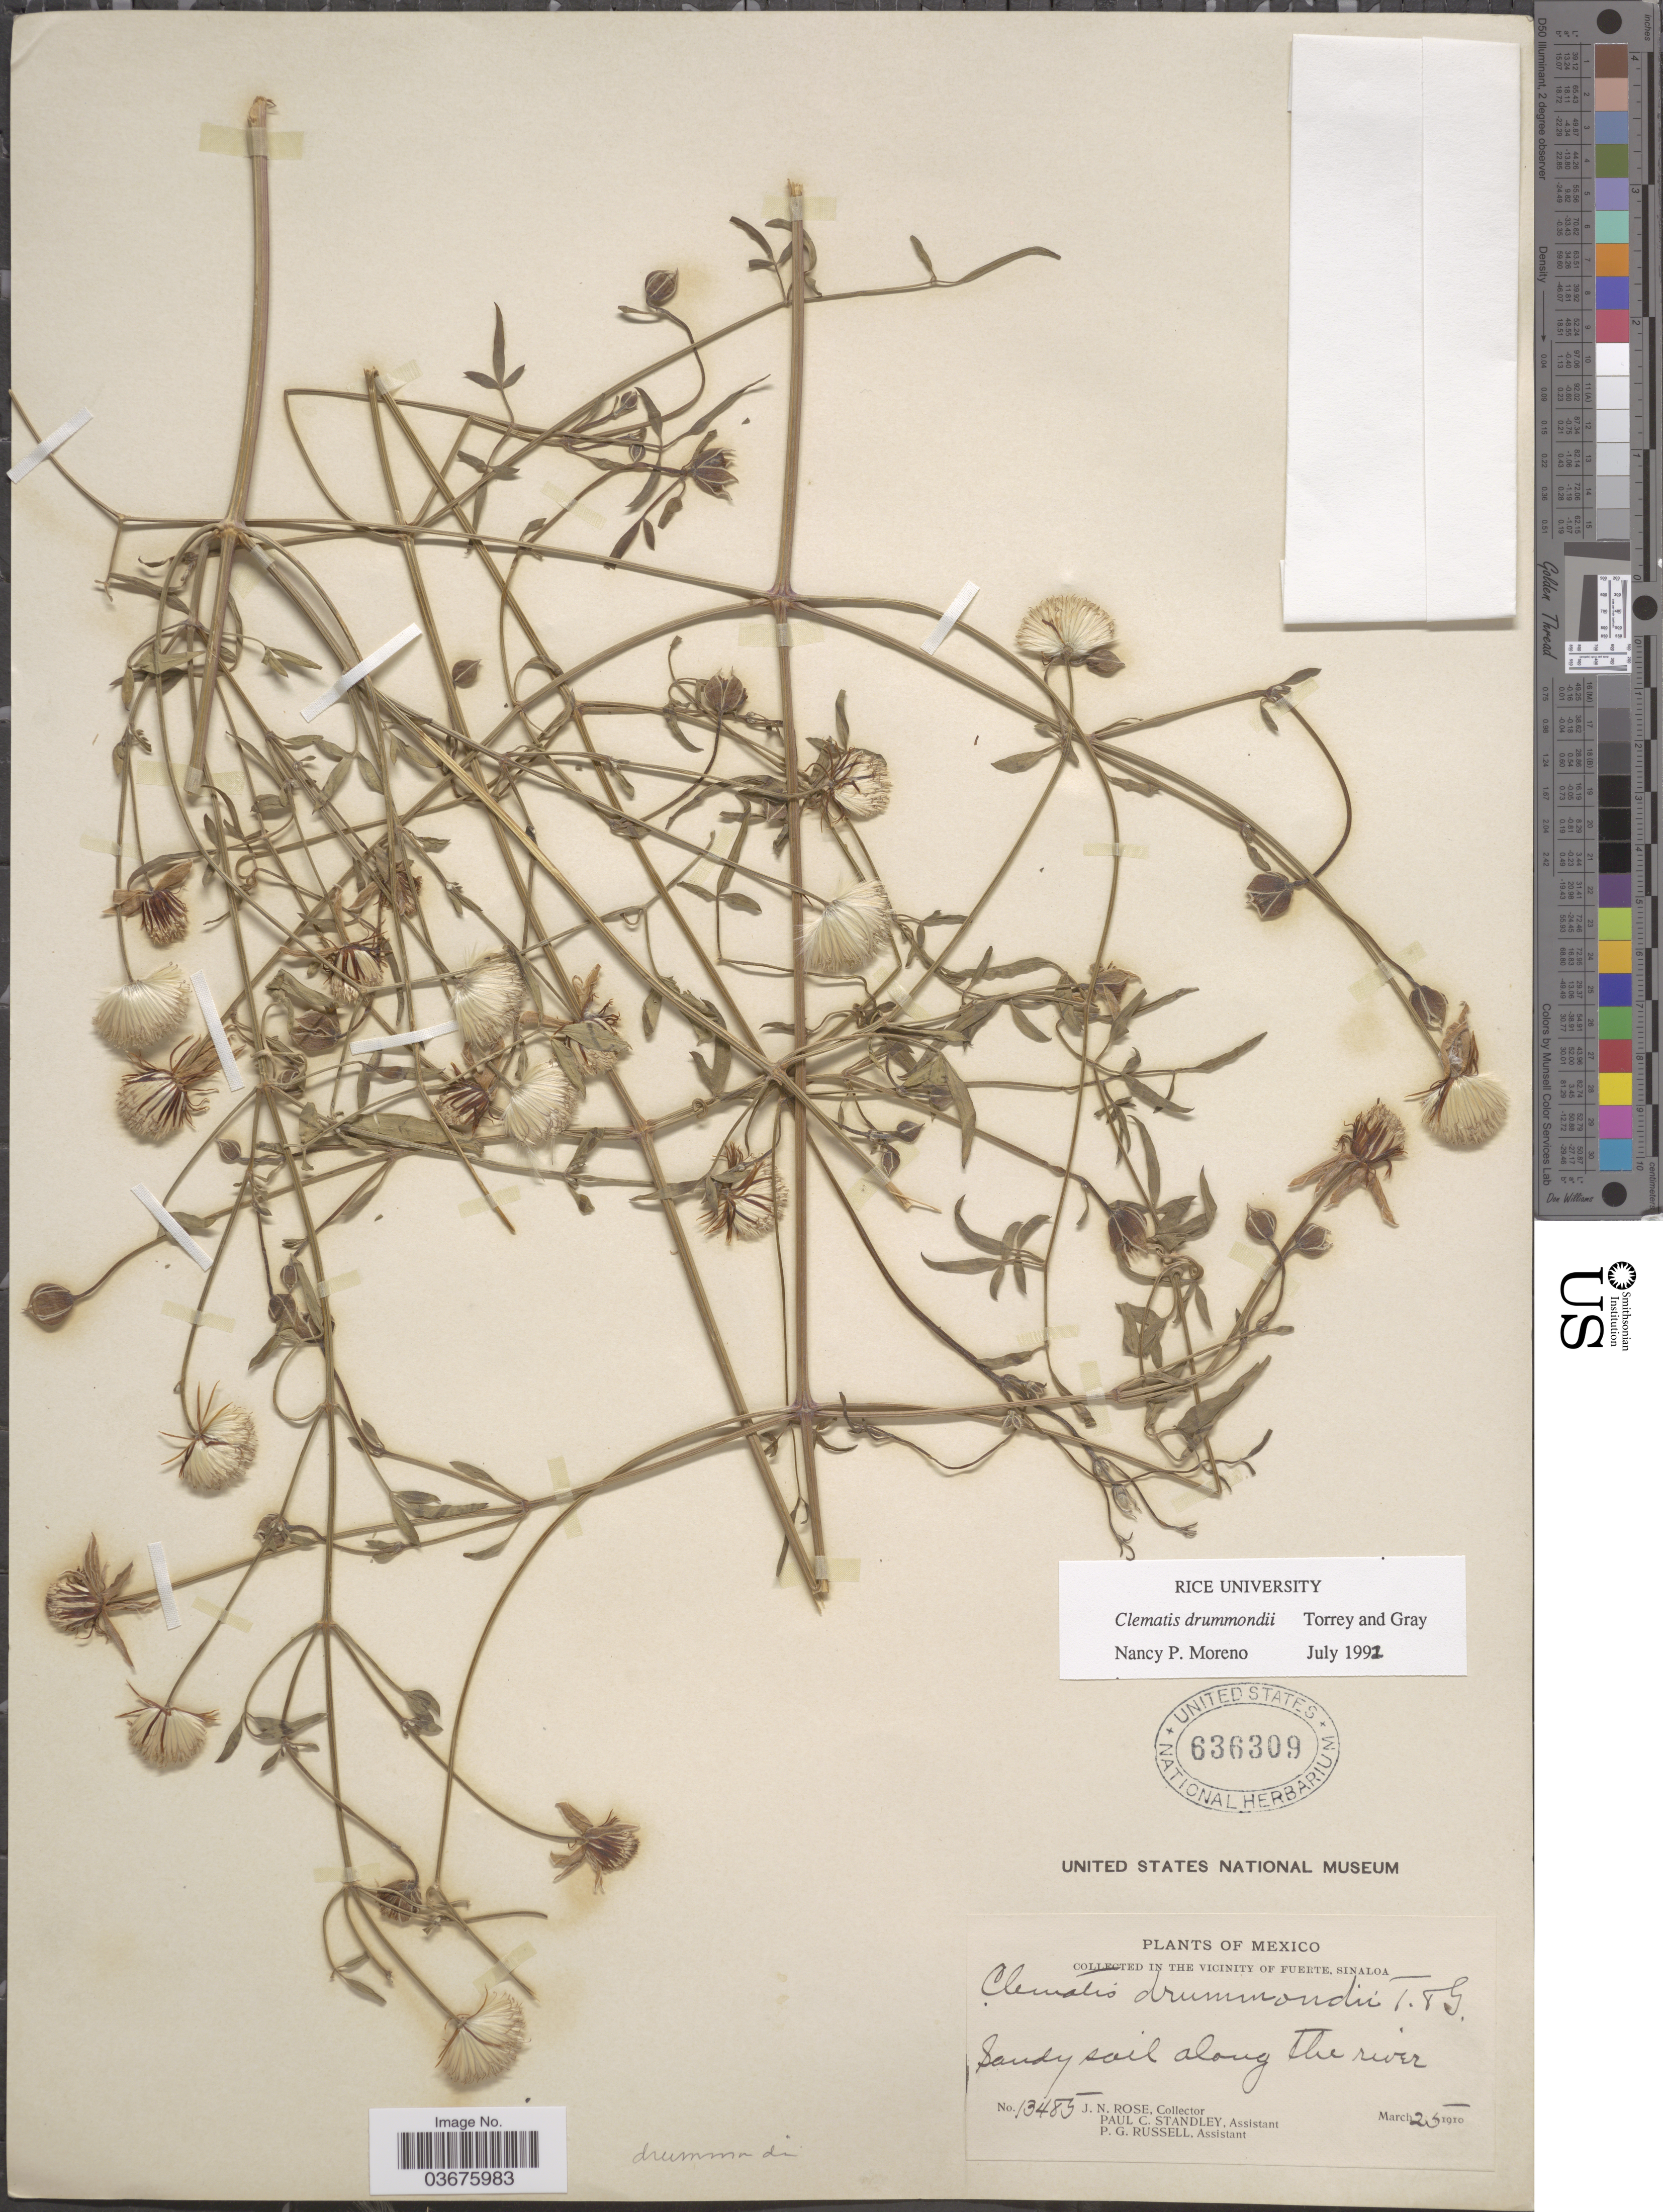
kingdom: Plantae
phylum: Tracheophyta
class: Magnoliopsida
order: Ranunculales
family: Ranunculaceae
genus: Clematis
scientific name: Clematis drummondii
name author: Torr. & A. Gray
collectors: J. N. Rose, P. C. Standley & P. G. Russell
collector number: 13485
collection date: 1910-03-25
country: Mexico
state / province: Sinaloa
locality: Vicinity of Fuerte.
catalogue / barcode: US 636309